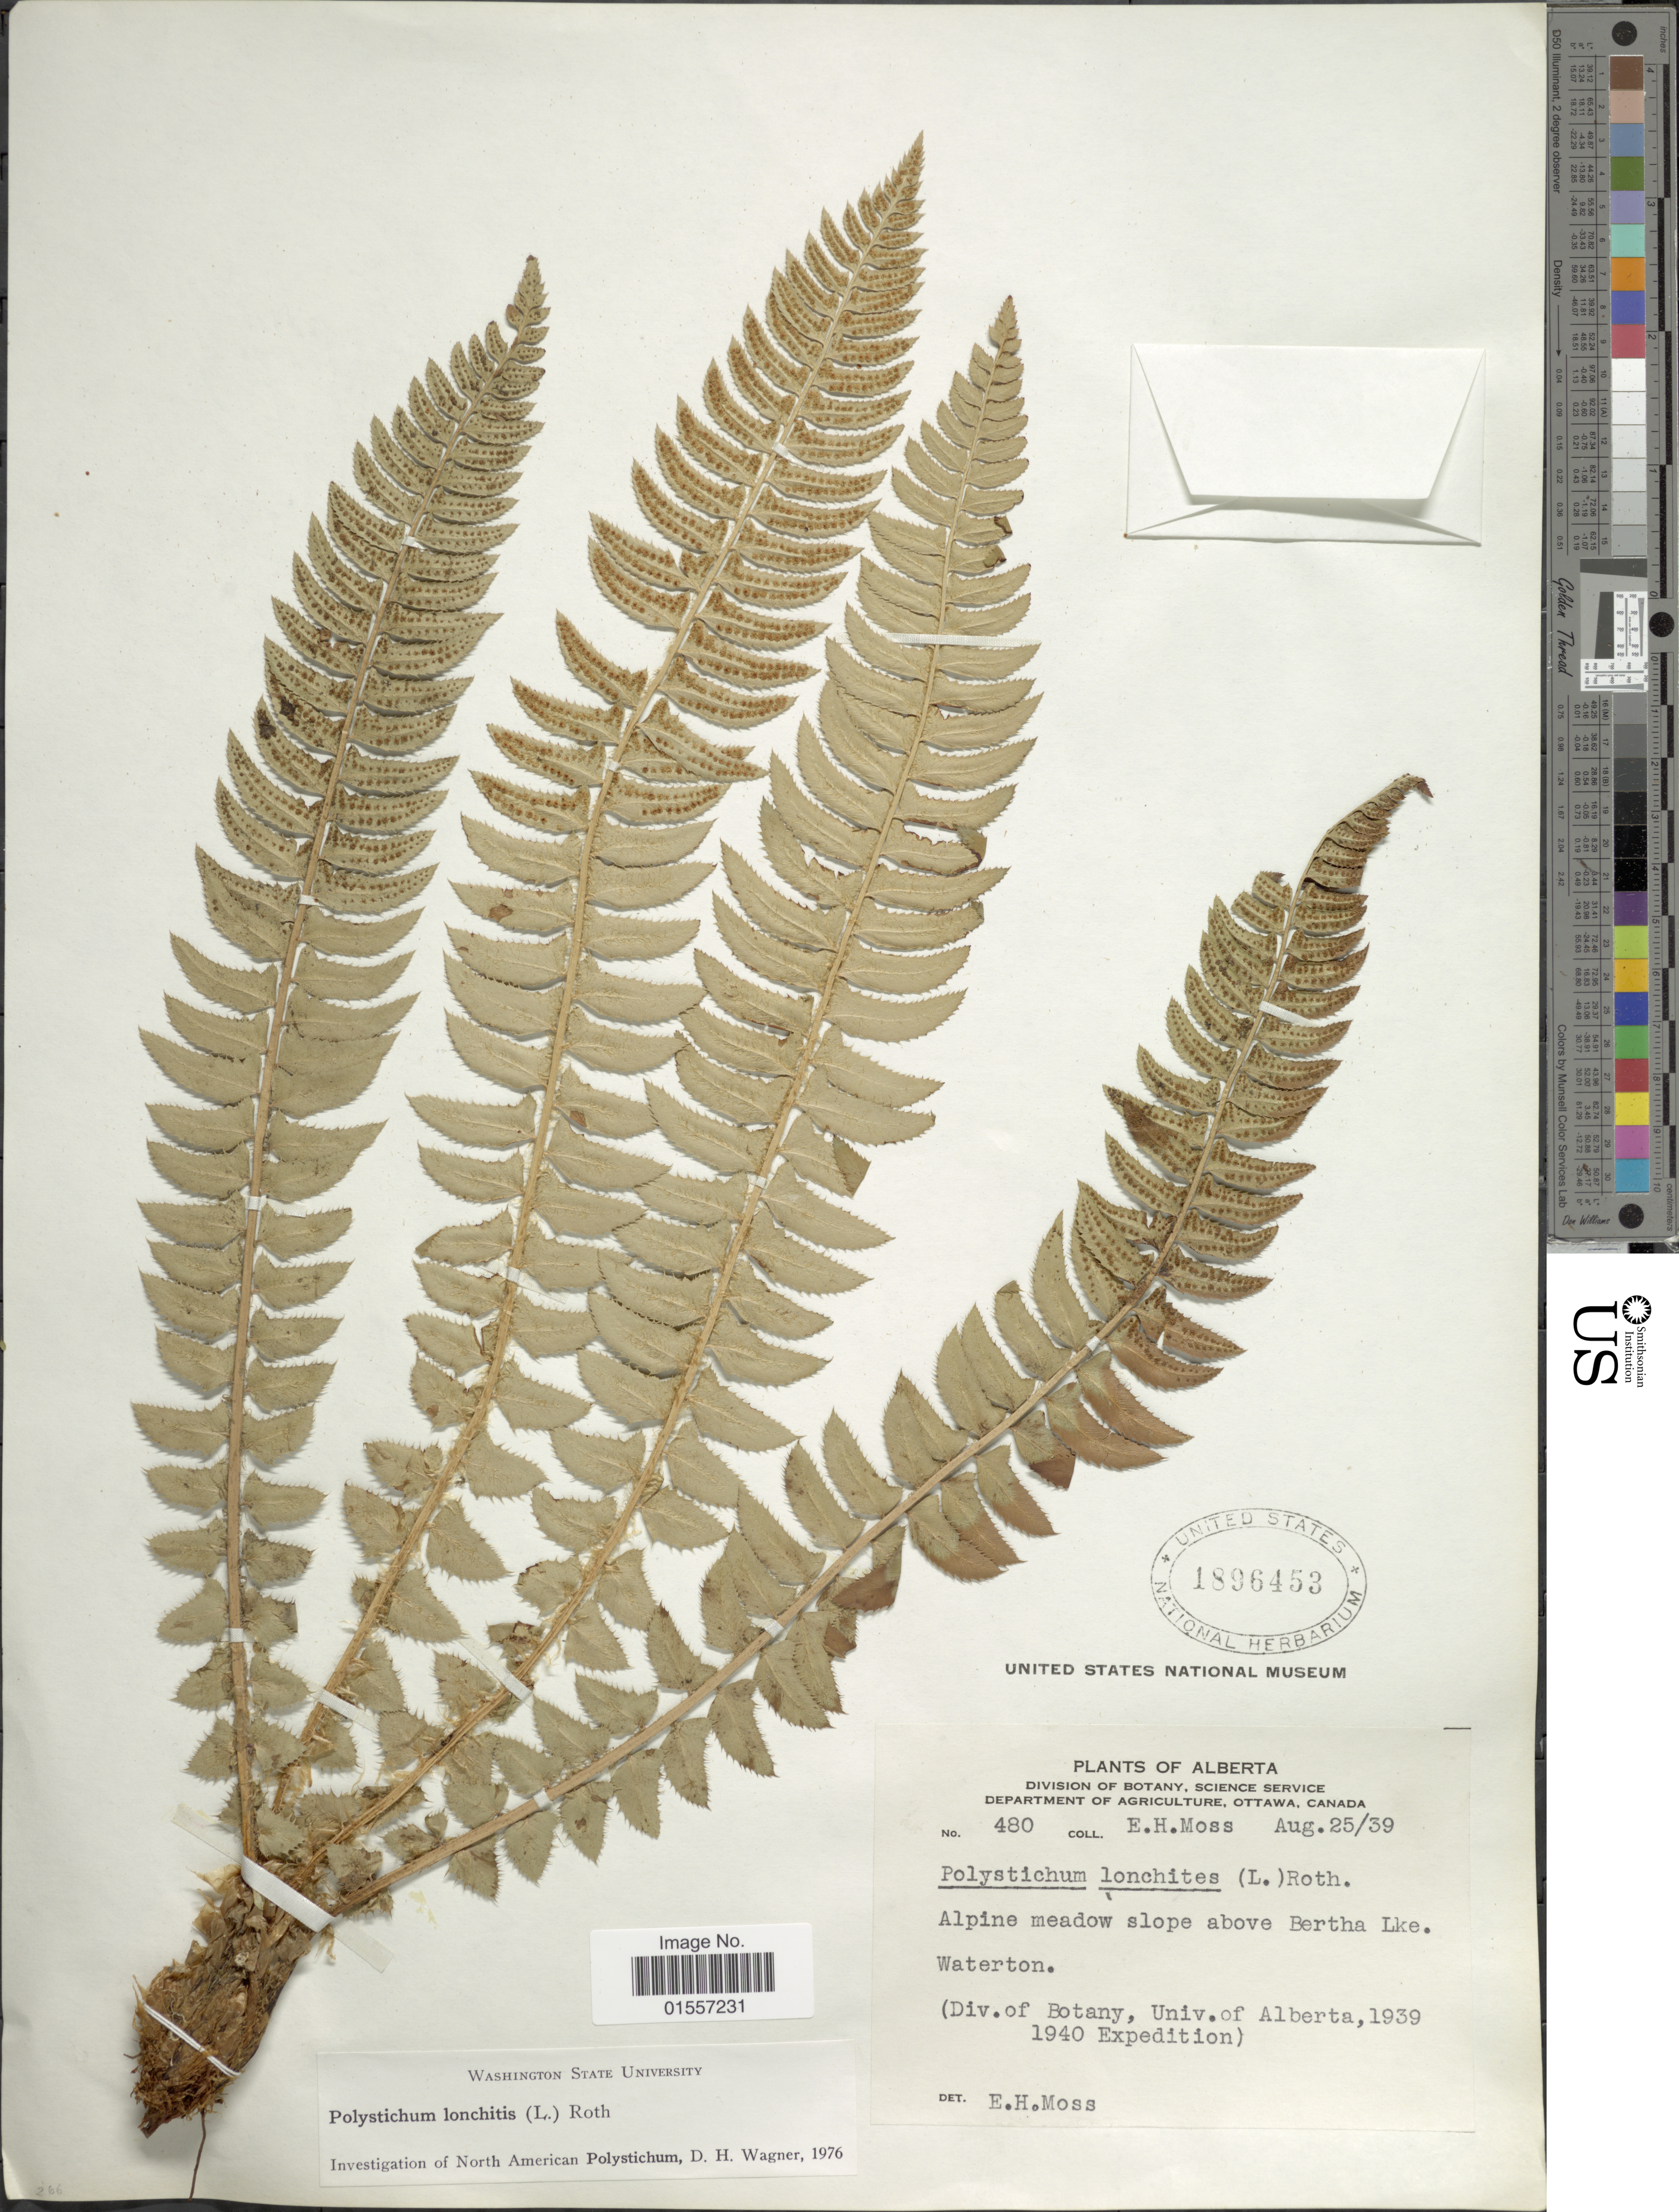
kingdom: Plantae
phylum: Tracheophyta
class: Polypodiopsida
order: Polypodiales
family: Dryopteridaceae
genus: Polystichum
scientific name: Polystichum lonchitis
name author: (Roth) L.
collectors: E. Moss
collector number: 480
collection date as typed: Transcribed d/m/y: 25/8/39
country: Canada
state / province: Alberta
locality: Alpine meadow slope above Bertha Lke. Waterton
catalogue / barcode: US 1896453